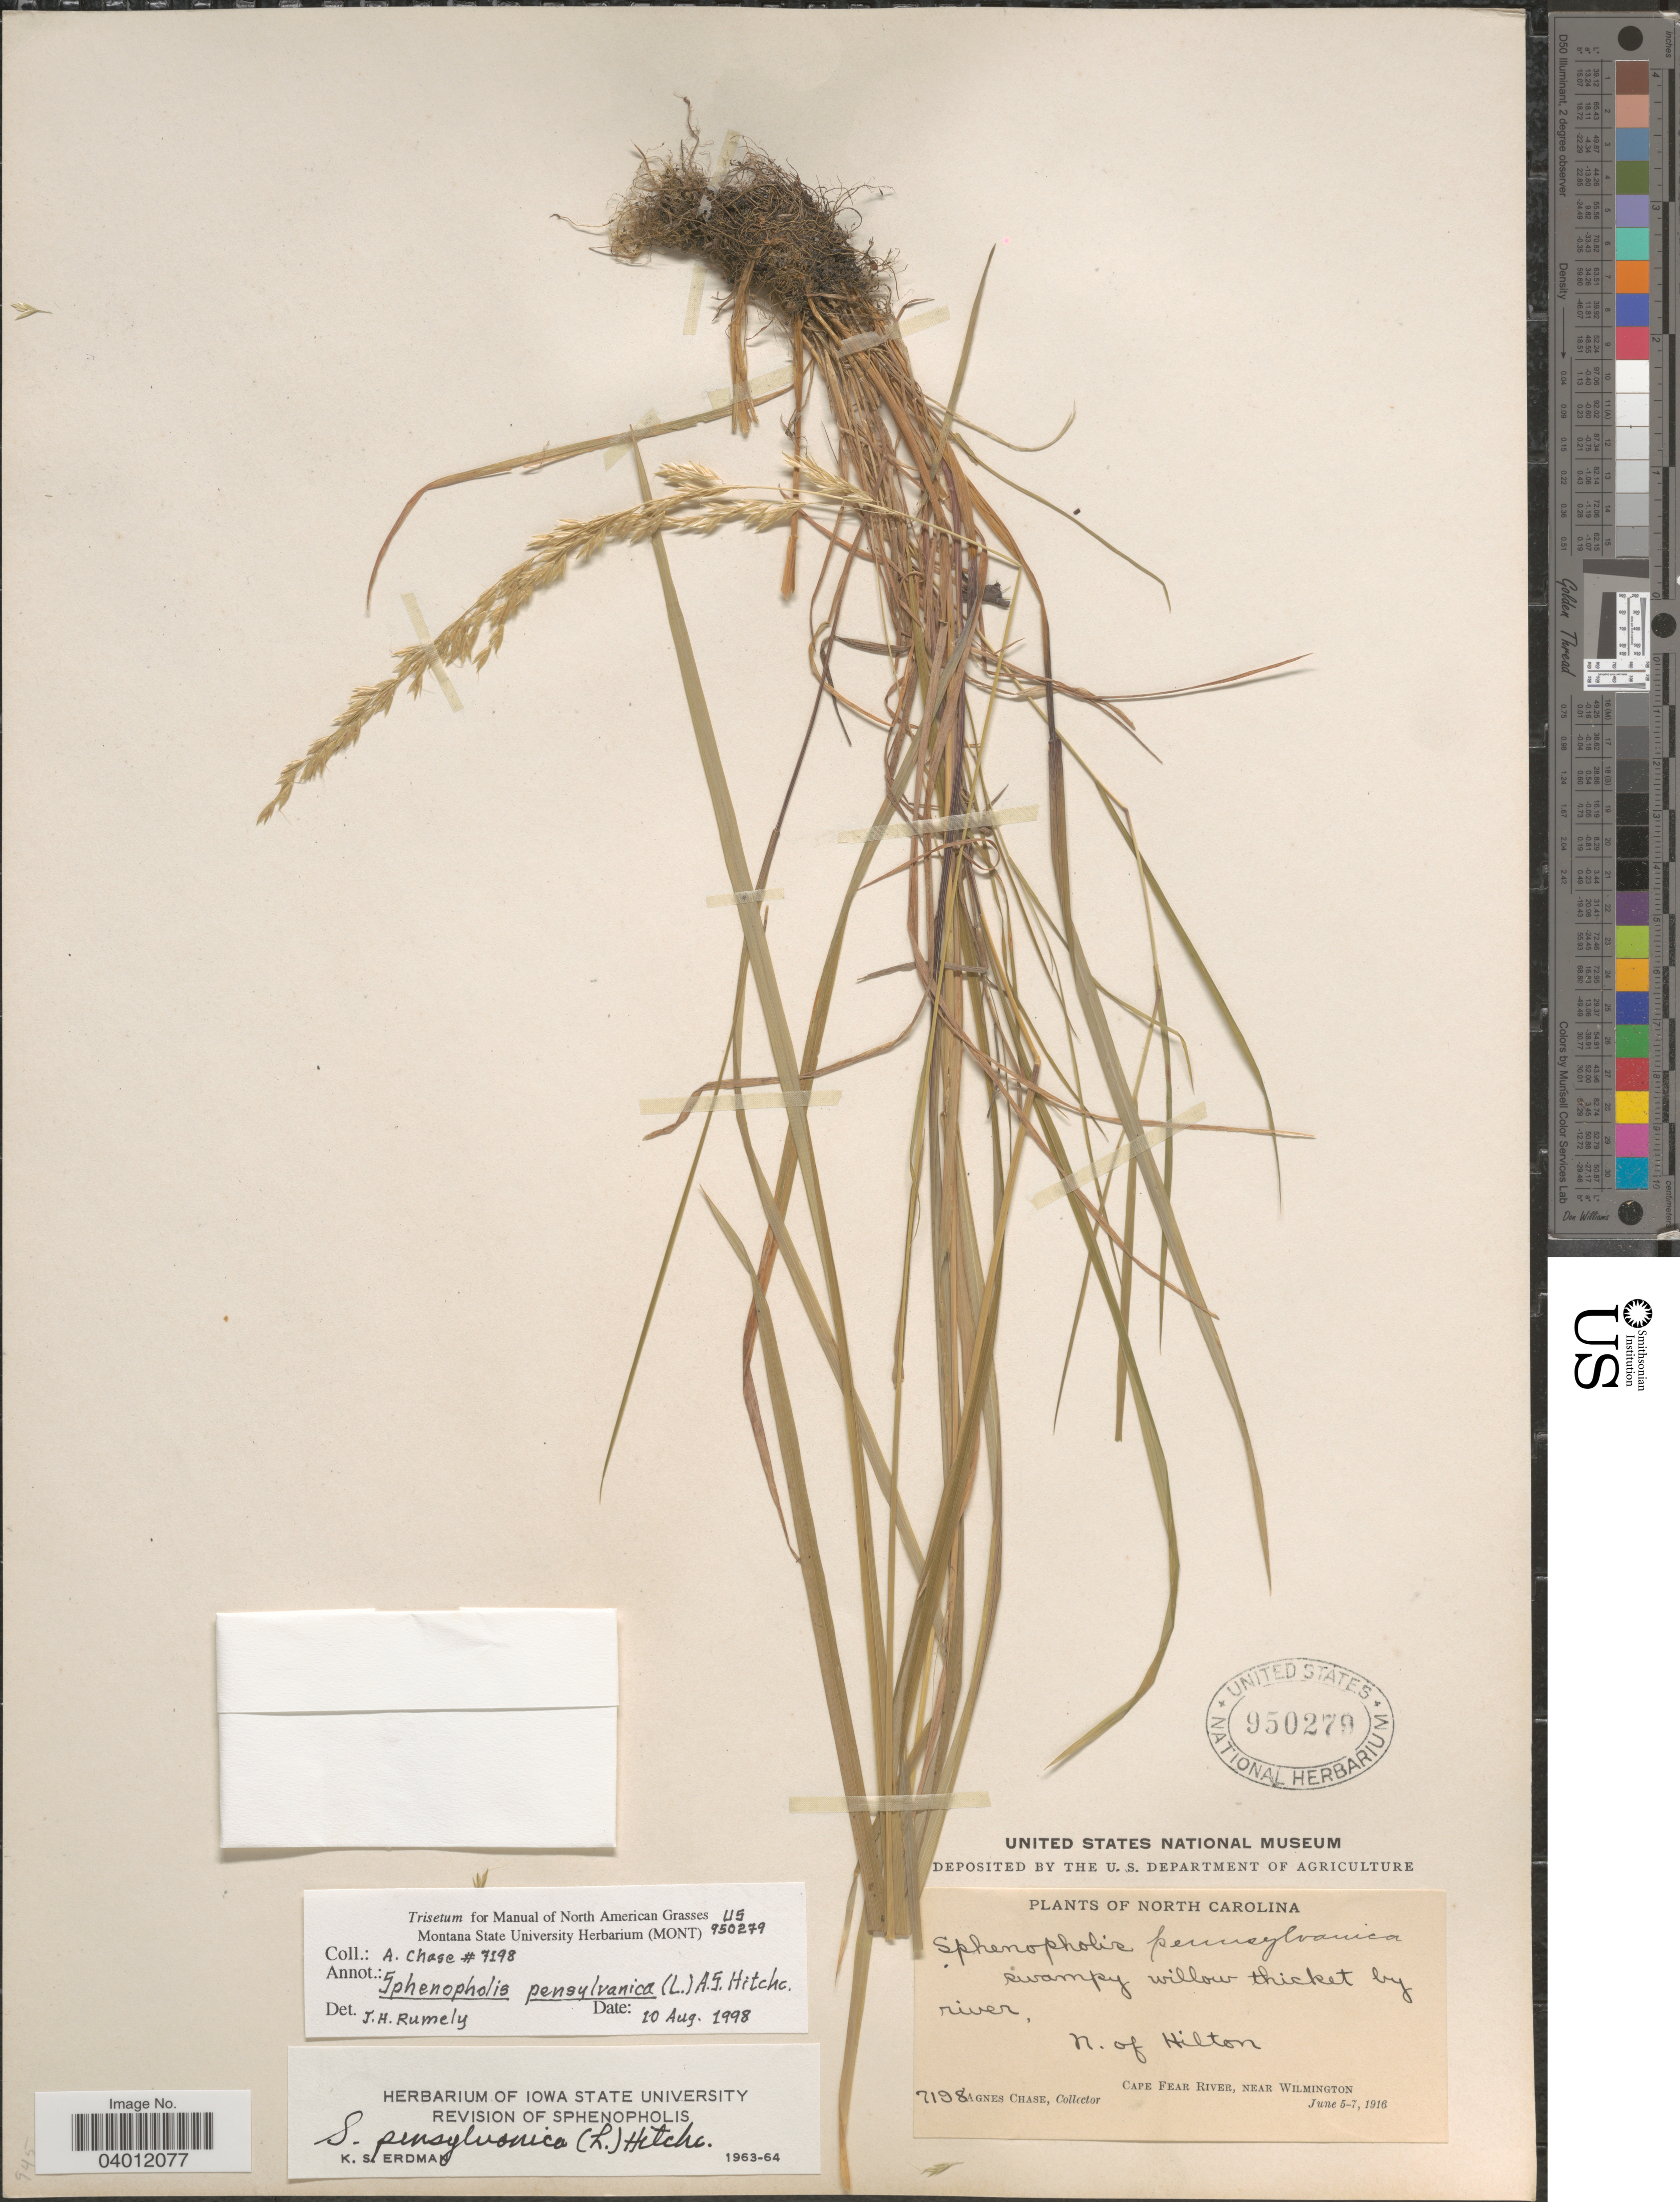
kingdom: Plantae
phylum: Tracheophyta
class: Liliopsida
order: Poales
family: Poaceae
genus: Sphenopholis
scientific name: Sphenopholis pensylvanica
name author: (L.) Hitchc.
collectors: A. Chase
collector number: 7198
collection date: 1916-06-05/1916-06-07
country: United States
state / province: North Carolina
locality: N. of Hilton. Cape Fear River, near Wilmington.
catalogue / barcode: US 950279